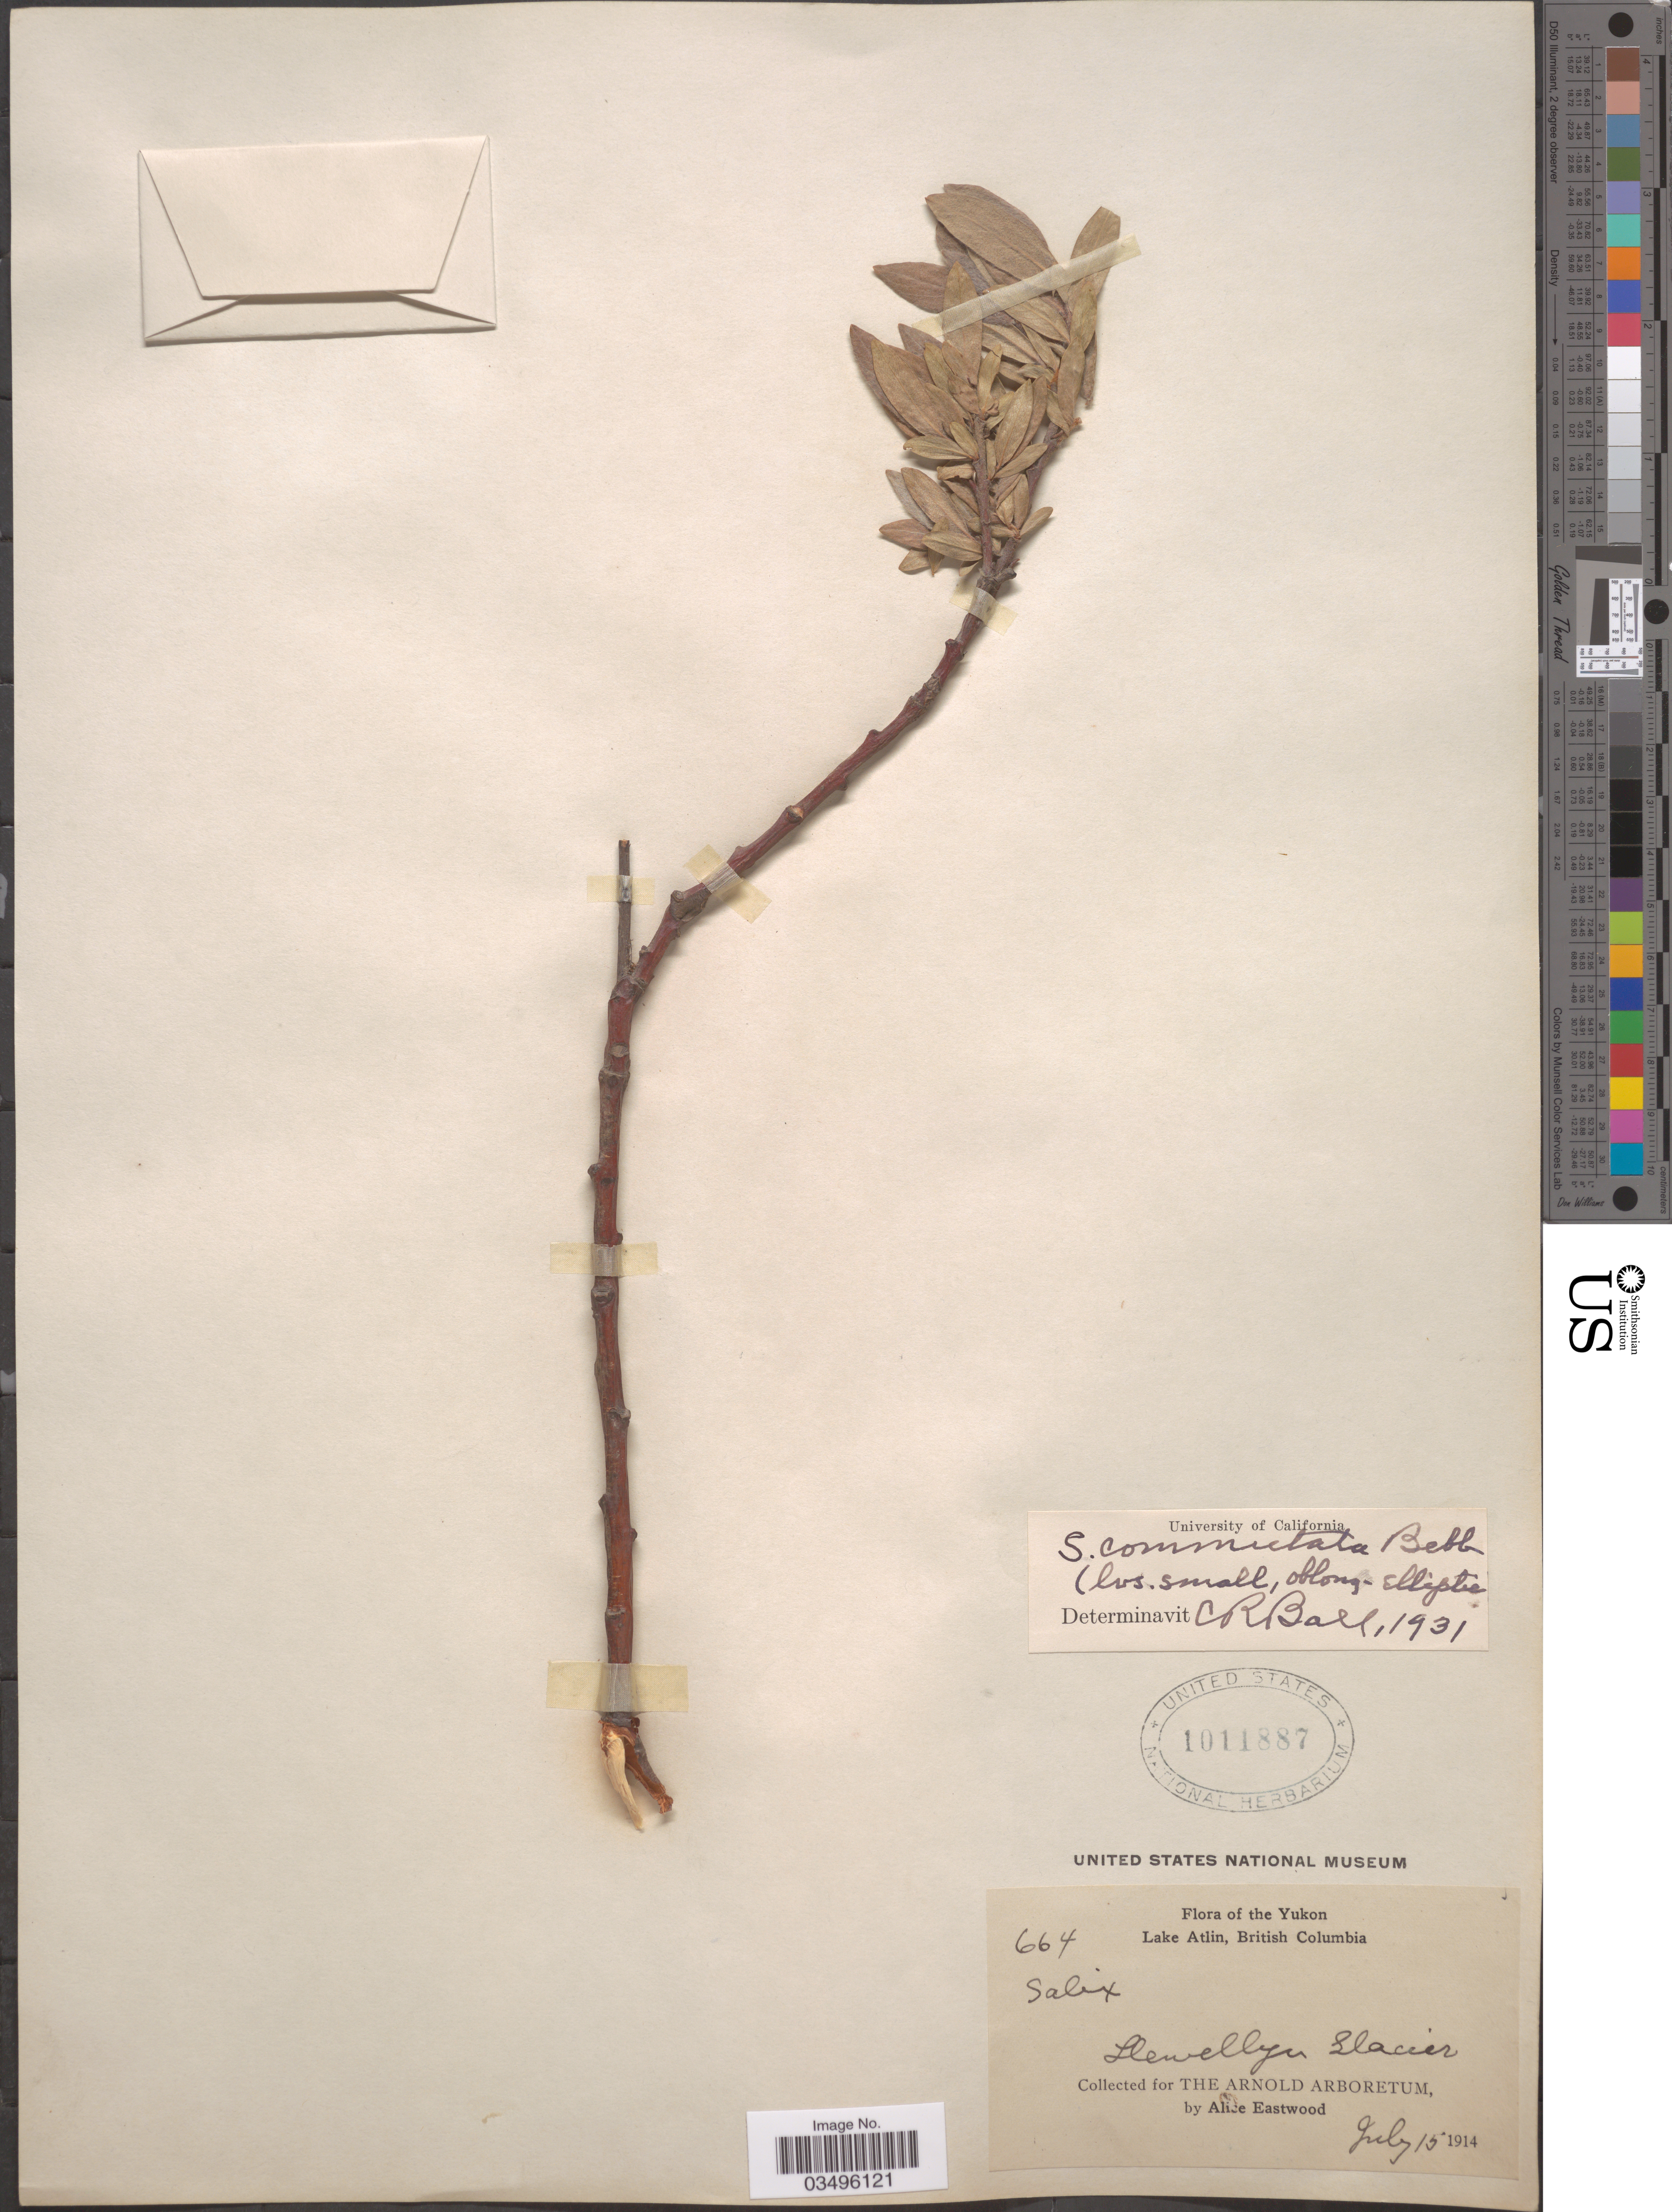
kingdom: Plantae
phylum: Tracheophyta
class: Magnoliopsida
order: Malpighiales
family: Salicaceae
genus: Salix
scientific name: Salix commutata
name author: Bebb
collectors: A. Eastwood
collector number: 664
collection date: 1914-07-15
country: Canada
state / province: British Columbia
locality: The Yukon. Lake Atlin. Llewellyn Glacier.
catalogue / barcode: US 1011887